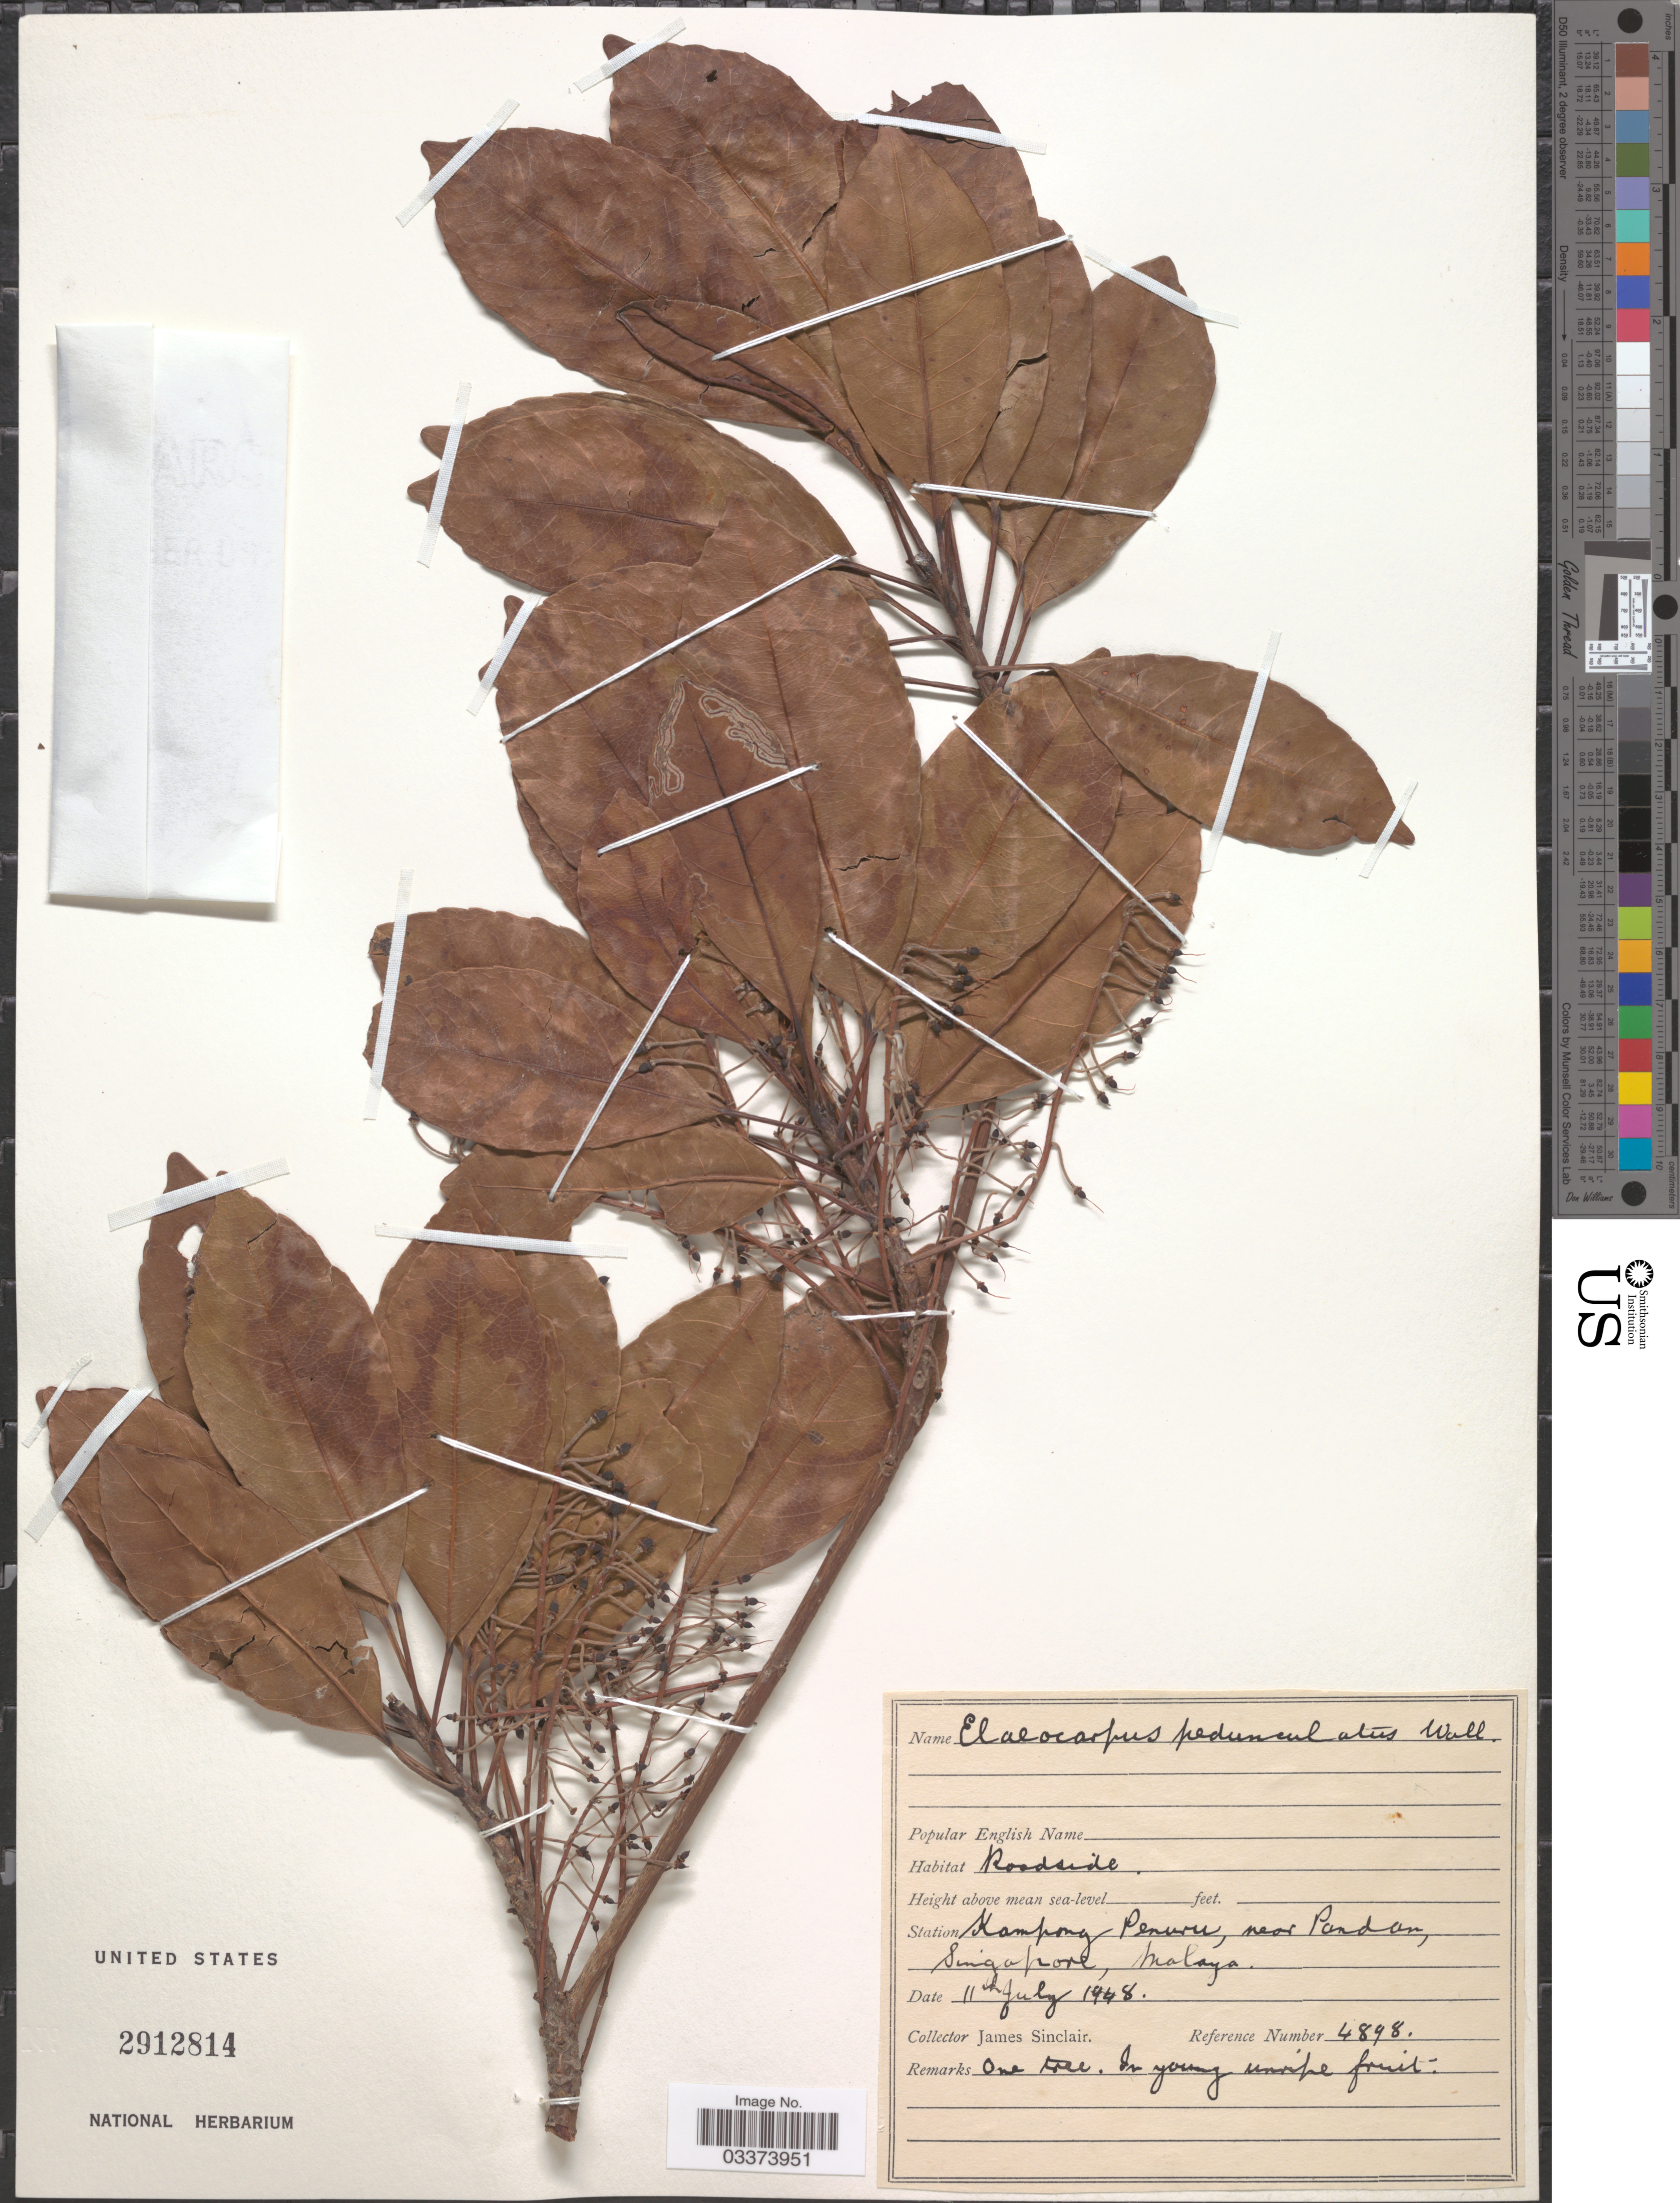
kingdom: Plantae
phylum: Tracheophyta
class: Magnoliopsida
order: Oxalidales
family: Elaeocarpaceae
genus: Elaeocarpus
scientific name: Elaeocarpus pedunculatus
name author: Wall.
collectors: J. Sinclair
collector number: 4898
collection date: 1948-07-11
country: Singapore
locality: Station Kampong Penuru, near Pandan, Malaya.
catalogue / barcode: US 2912814